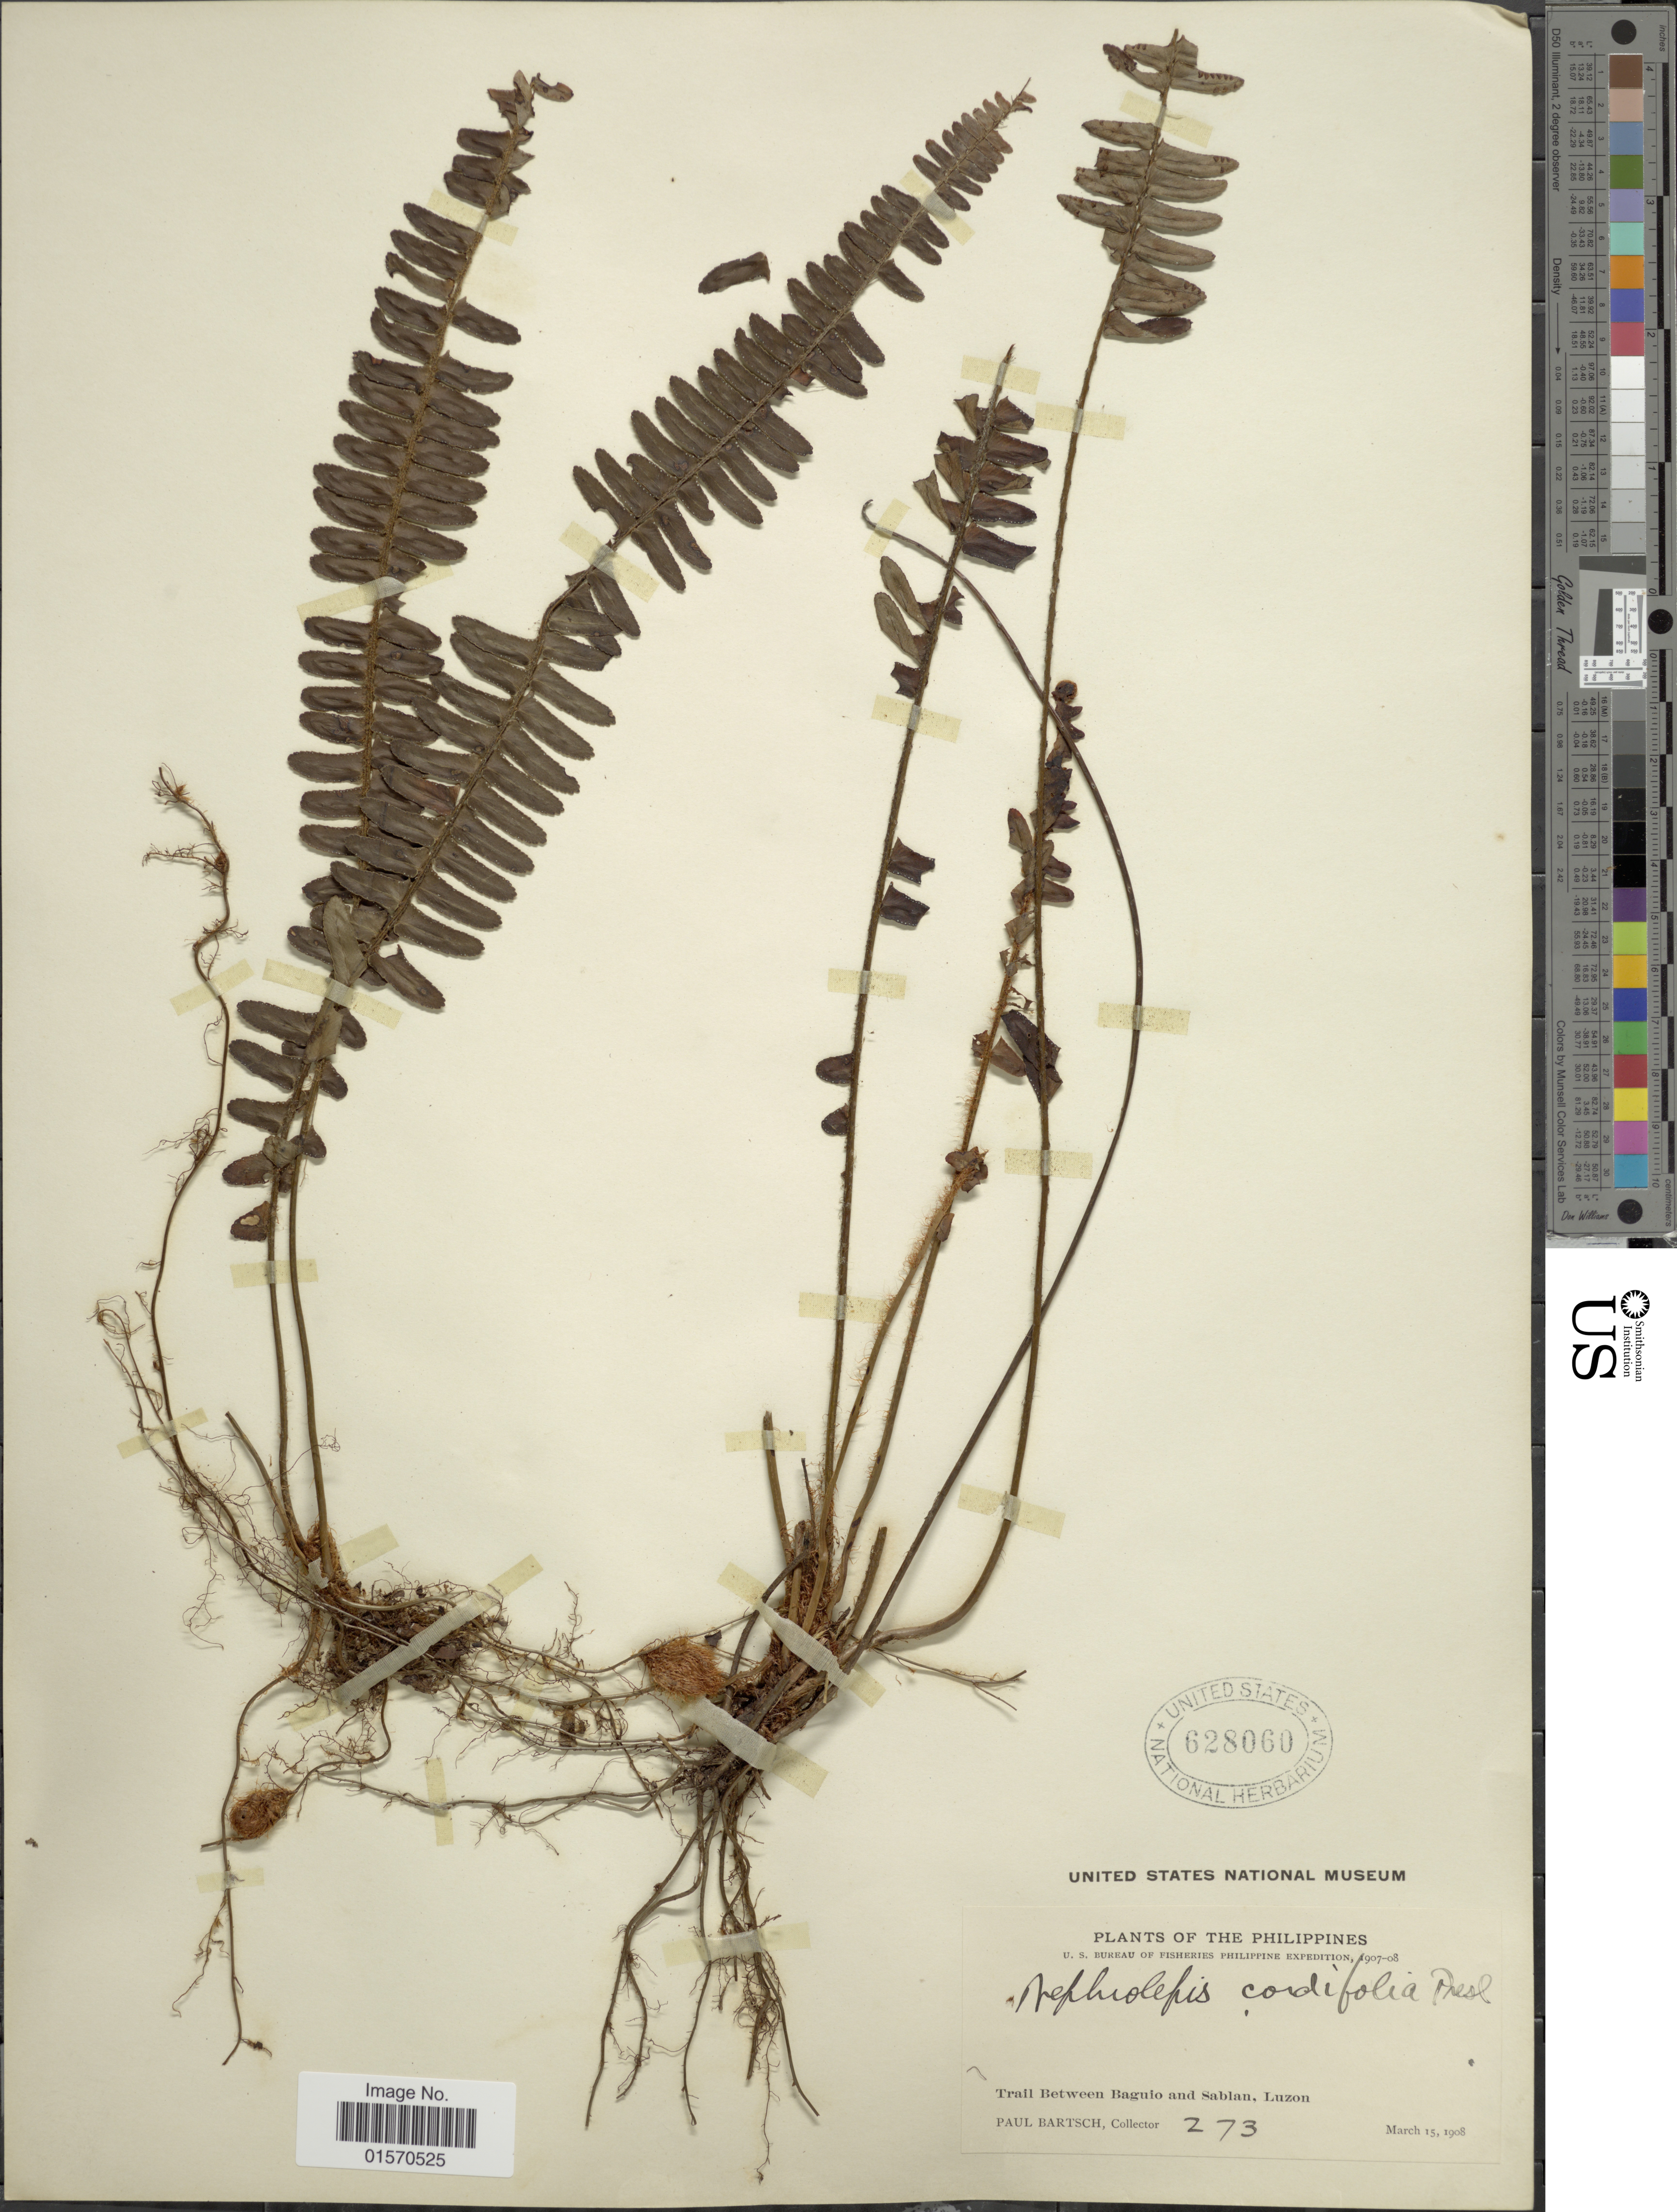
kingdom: Plantae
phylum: Tracheophyta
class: Polypodiopsida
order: Polypodiales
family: Nephrolepidaceae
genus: Nephrolepis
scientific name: Nephrolepis cordifolia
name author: (L.) C. Presl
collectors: P. Bartsch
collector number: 273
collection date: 1908-03-15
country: Philippines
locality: Trail between Baguio and Sablan, Luzon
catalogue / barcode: US 628060